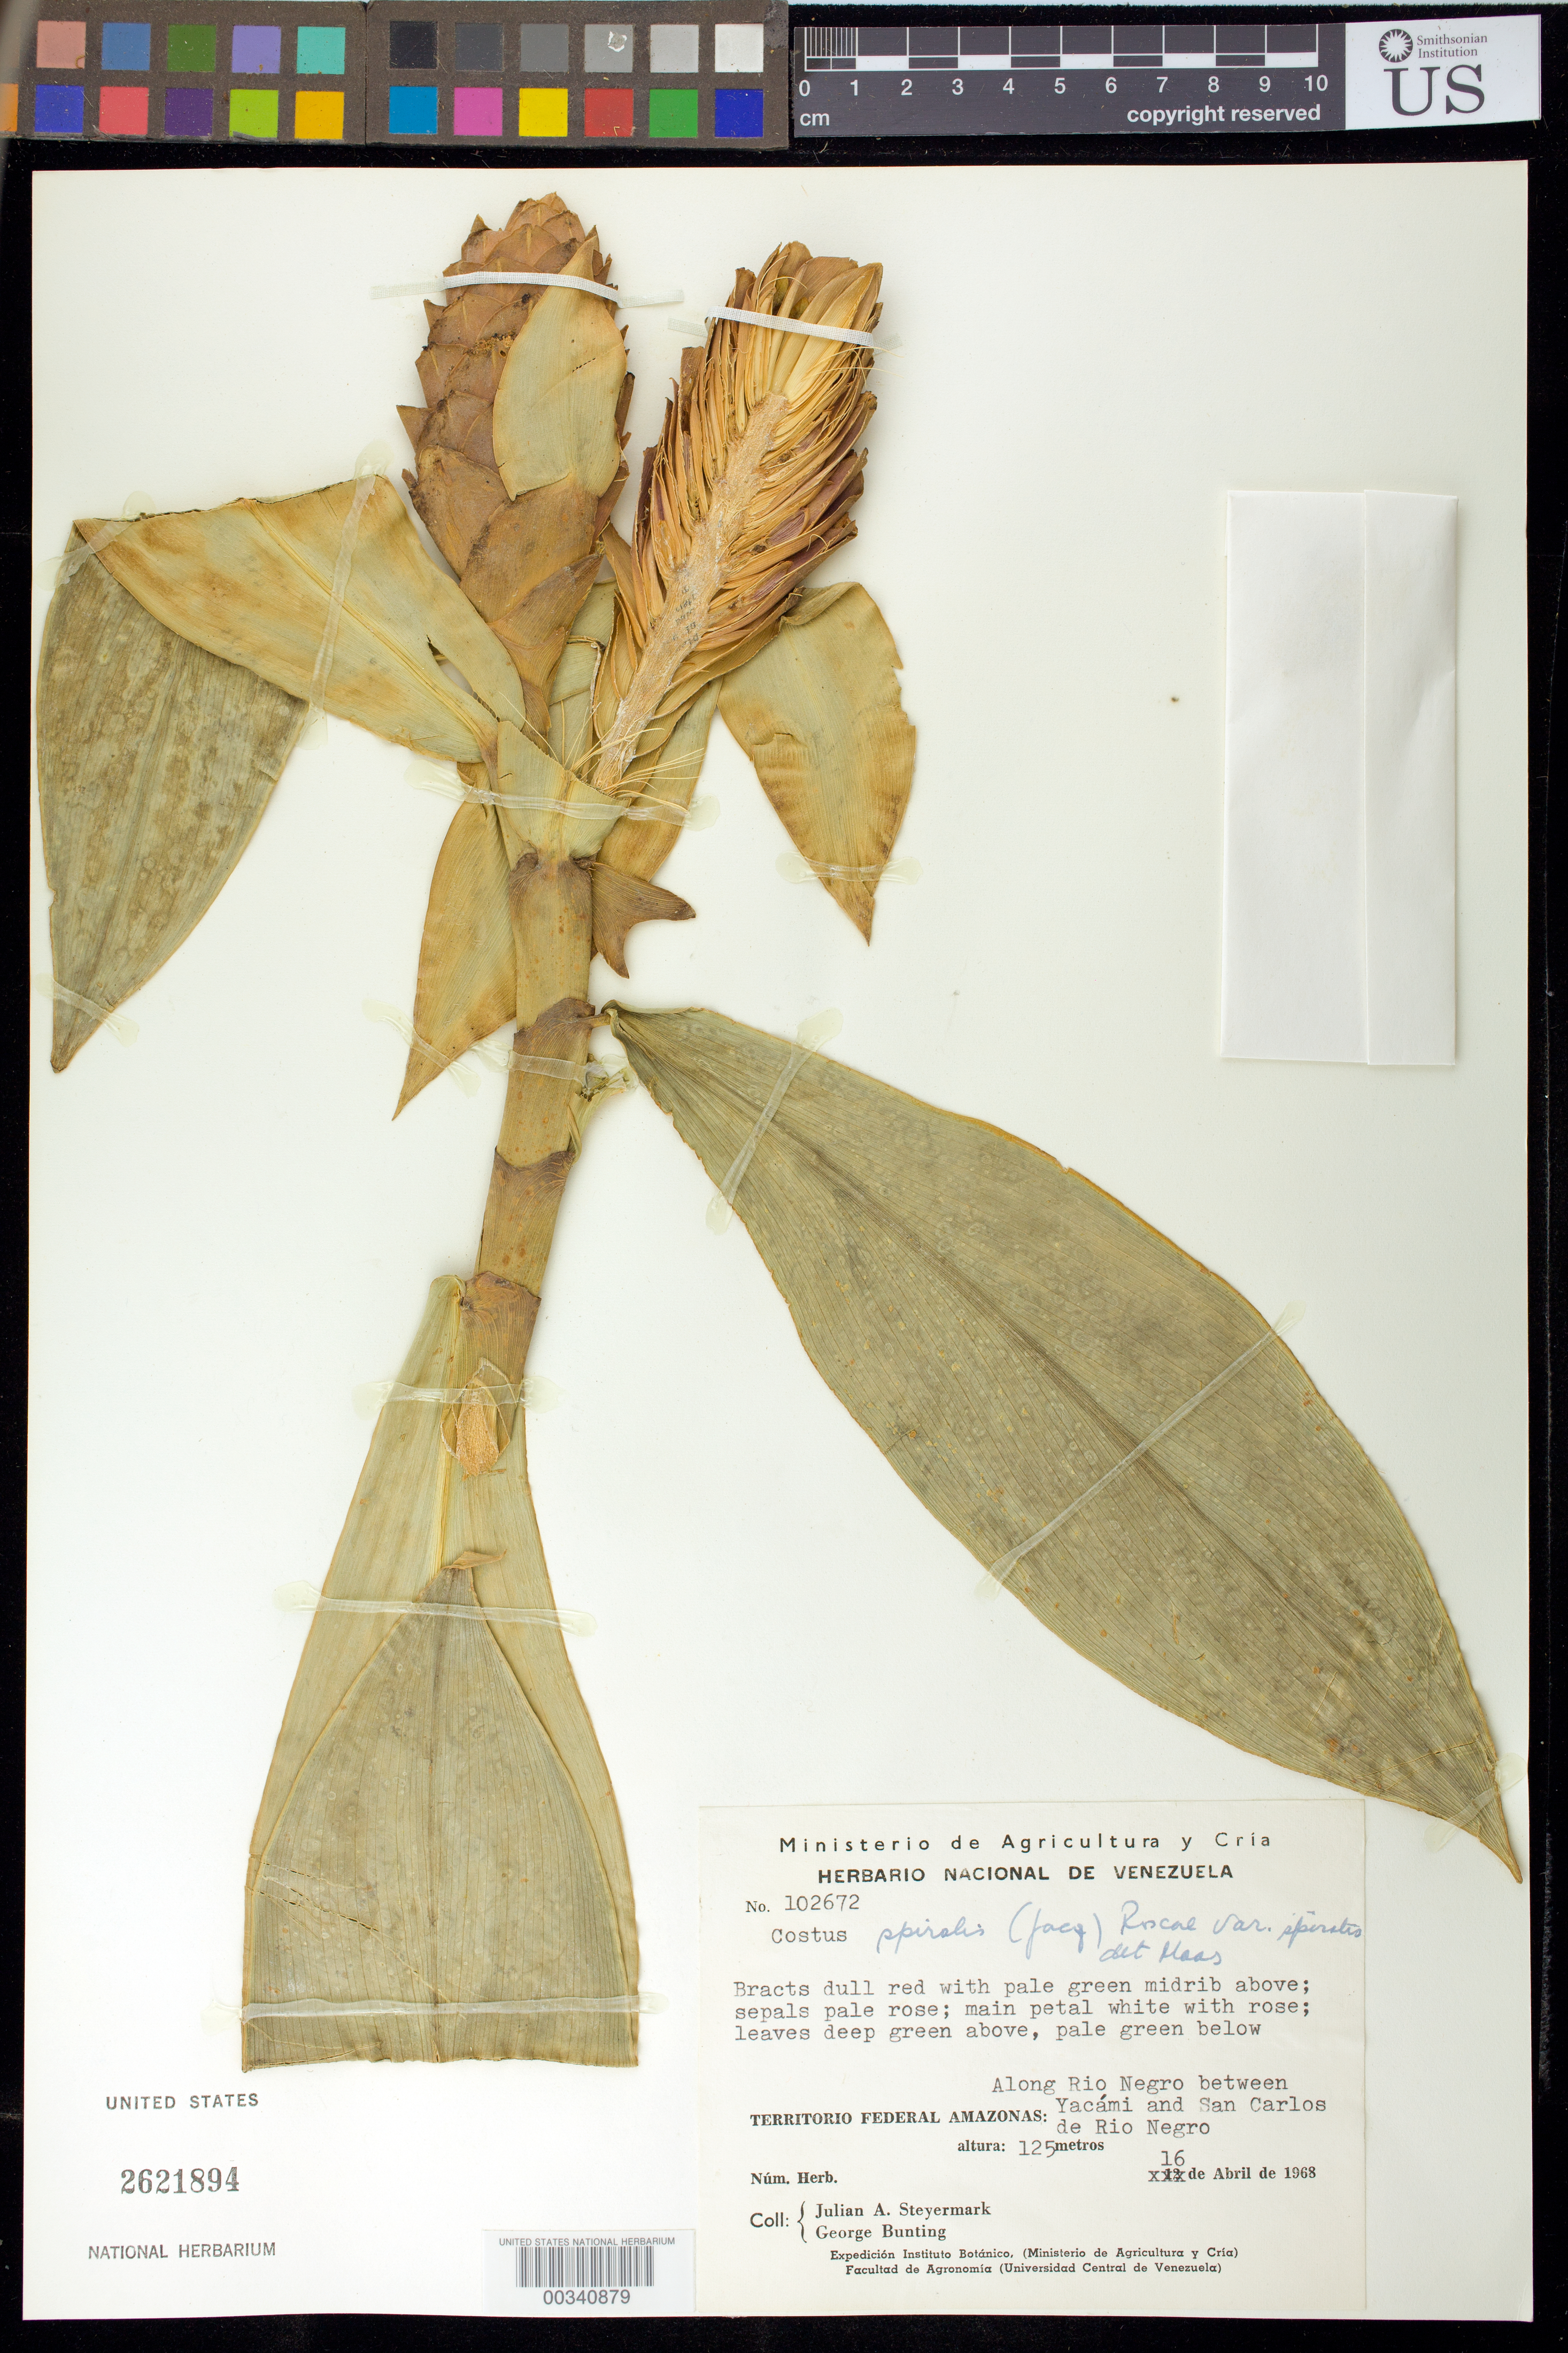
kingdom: Plantae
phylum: Tracheophyta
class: Liliopsida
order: Zingiberales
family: Costaceae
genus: Costus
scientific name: Costus spiralis var. spiralis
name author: (Jacq.) Roscoe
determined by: Maas, Paul J. M.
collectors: J. Steyermark & G. S. Bunting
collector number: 102672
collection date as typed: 16 Apr 1968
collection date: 1968-04-16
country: Venezuela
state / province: Amazonas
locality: Along rio negro between yacami and san carlos de rio negro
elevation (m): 125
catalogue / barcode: US 2621894